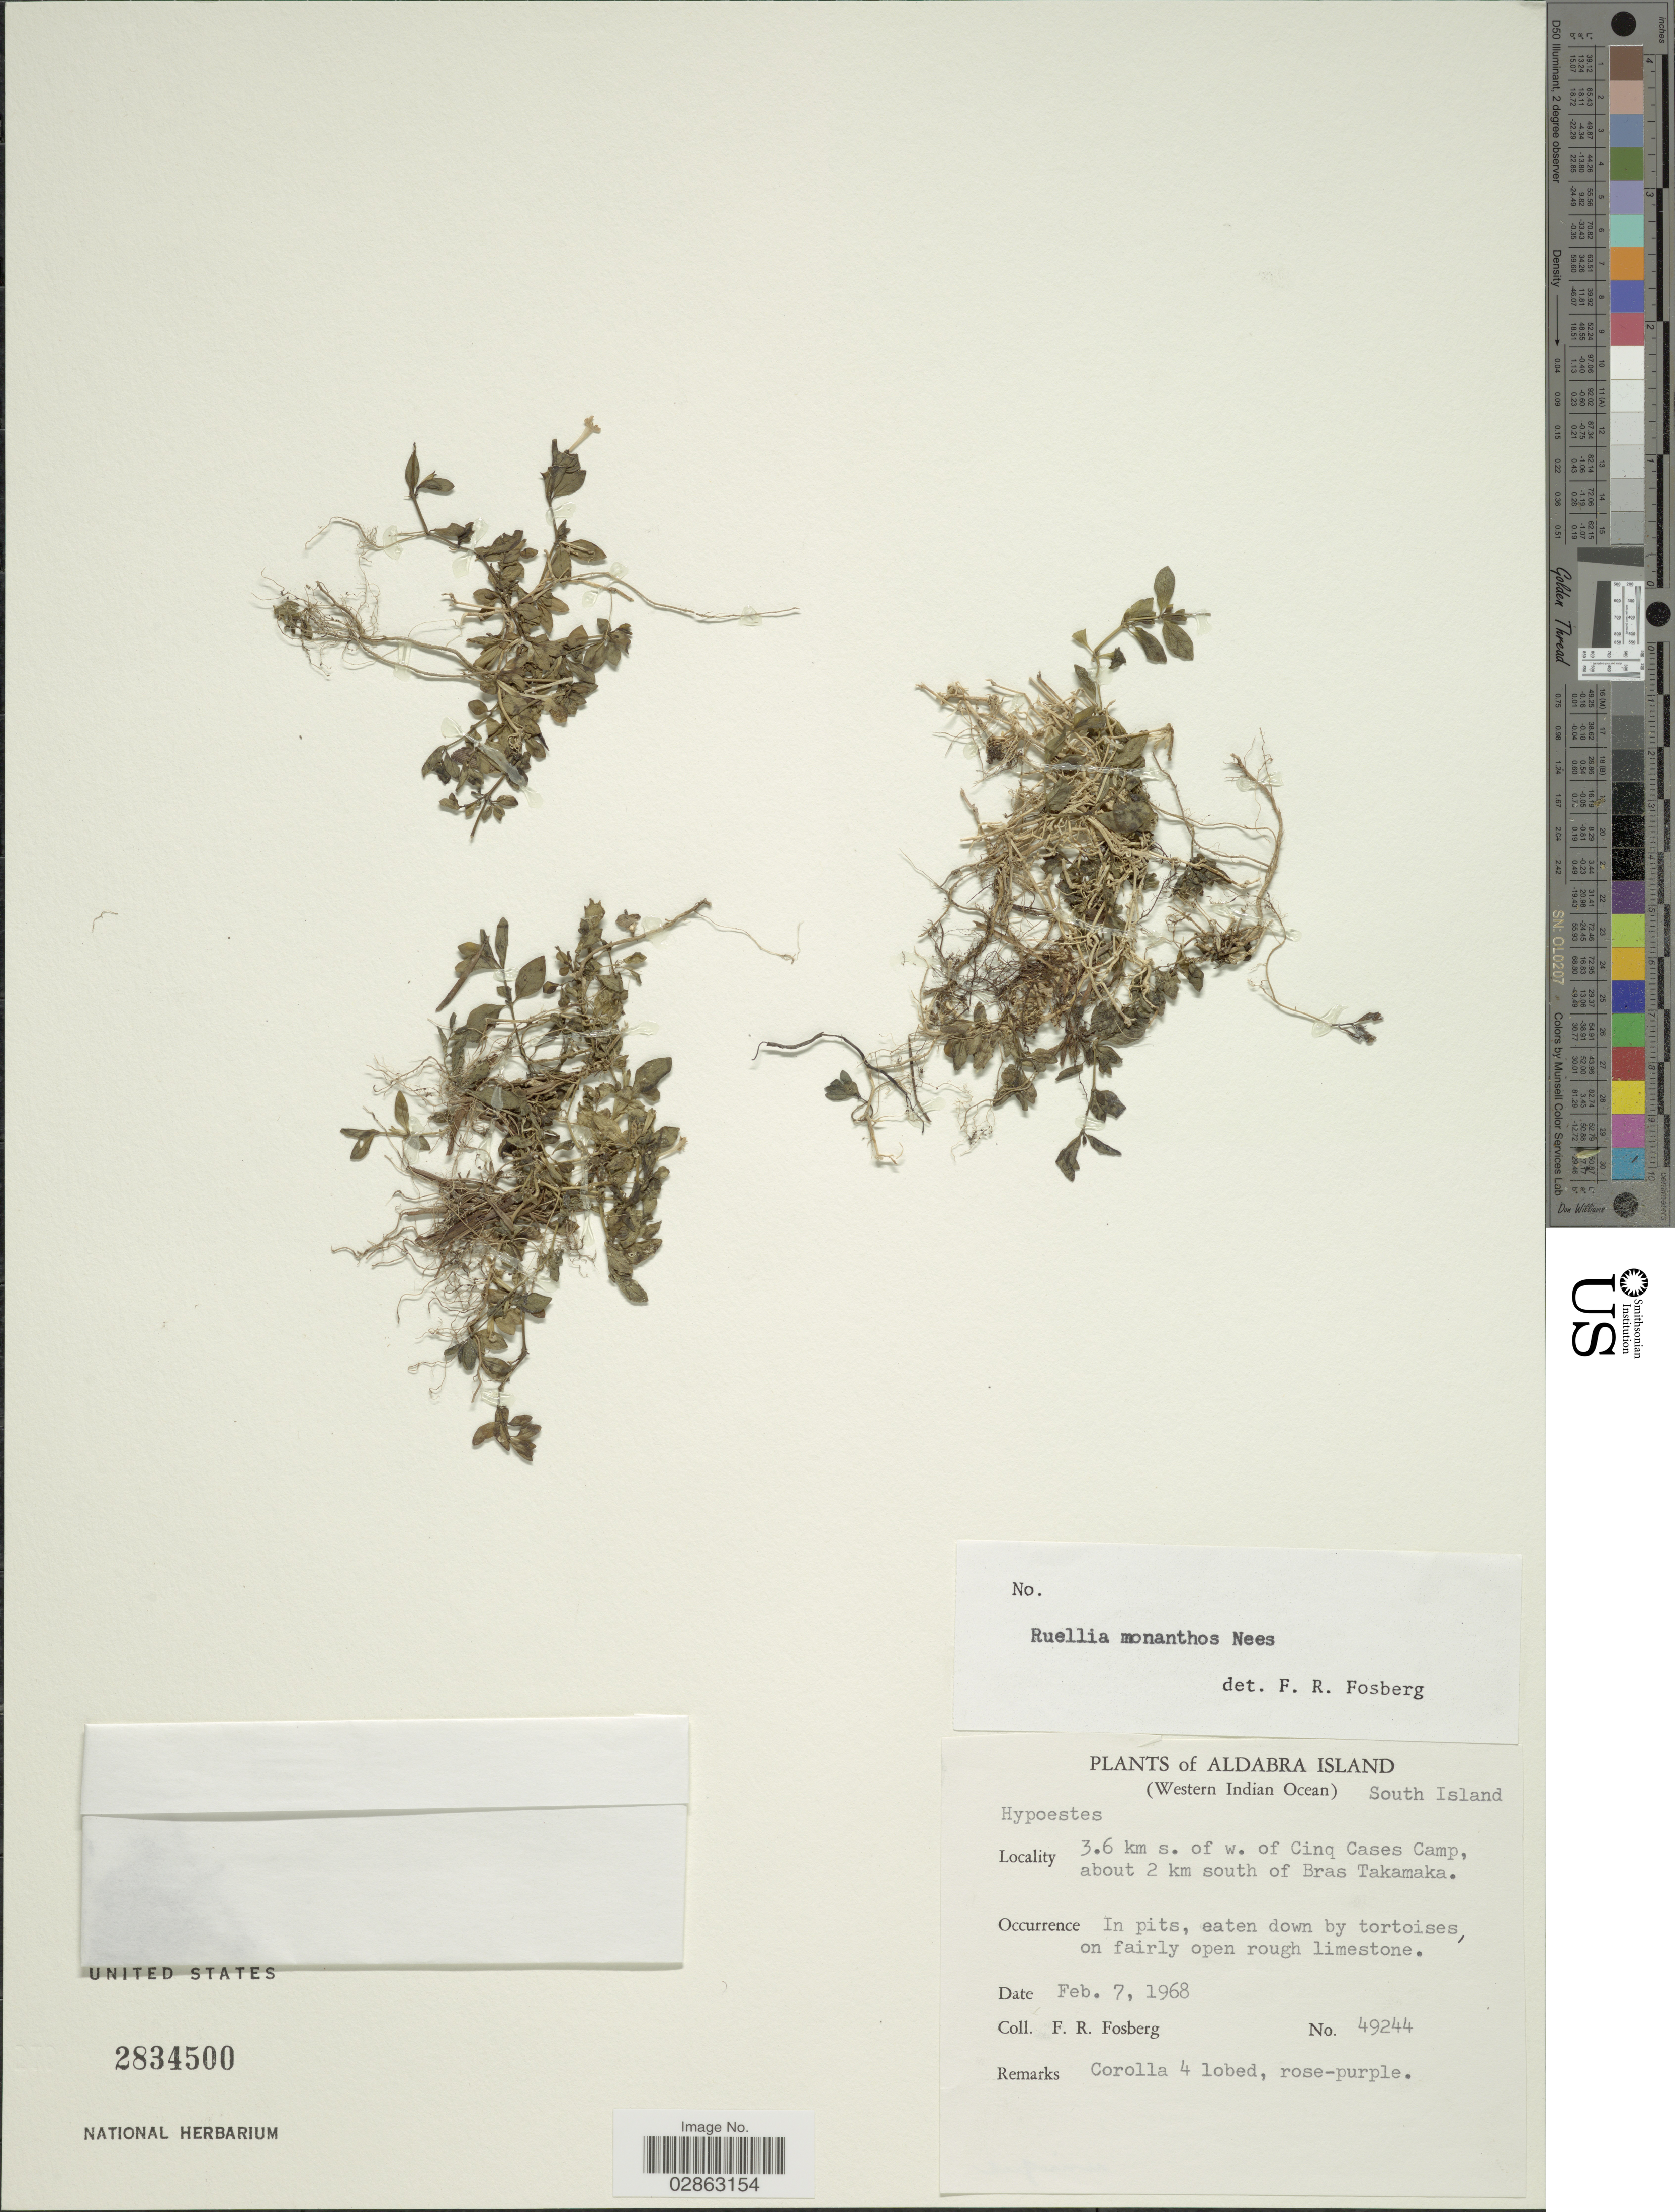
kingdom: Plantae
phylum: Tracheophyta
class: Magnoliopsida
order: Lamiales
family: Acanthaceae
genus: Ruellia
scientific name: Ruellia monanthos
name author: (Nees) Bojer ex T. Anderson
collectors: F. R. Fosberg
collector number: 49244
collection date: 1968-02-07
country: Seychelles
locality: Aldabra Island (western Indian Ocean) South Island. 3.6 km s. of w. of Cinq Cases Camp, about 2 km south of Bras Takamaka.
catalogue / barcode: US 2834500